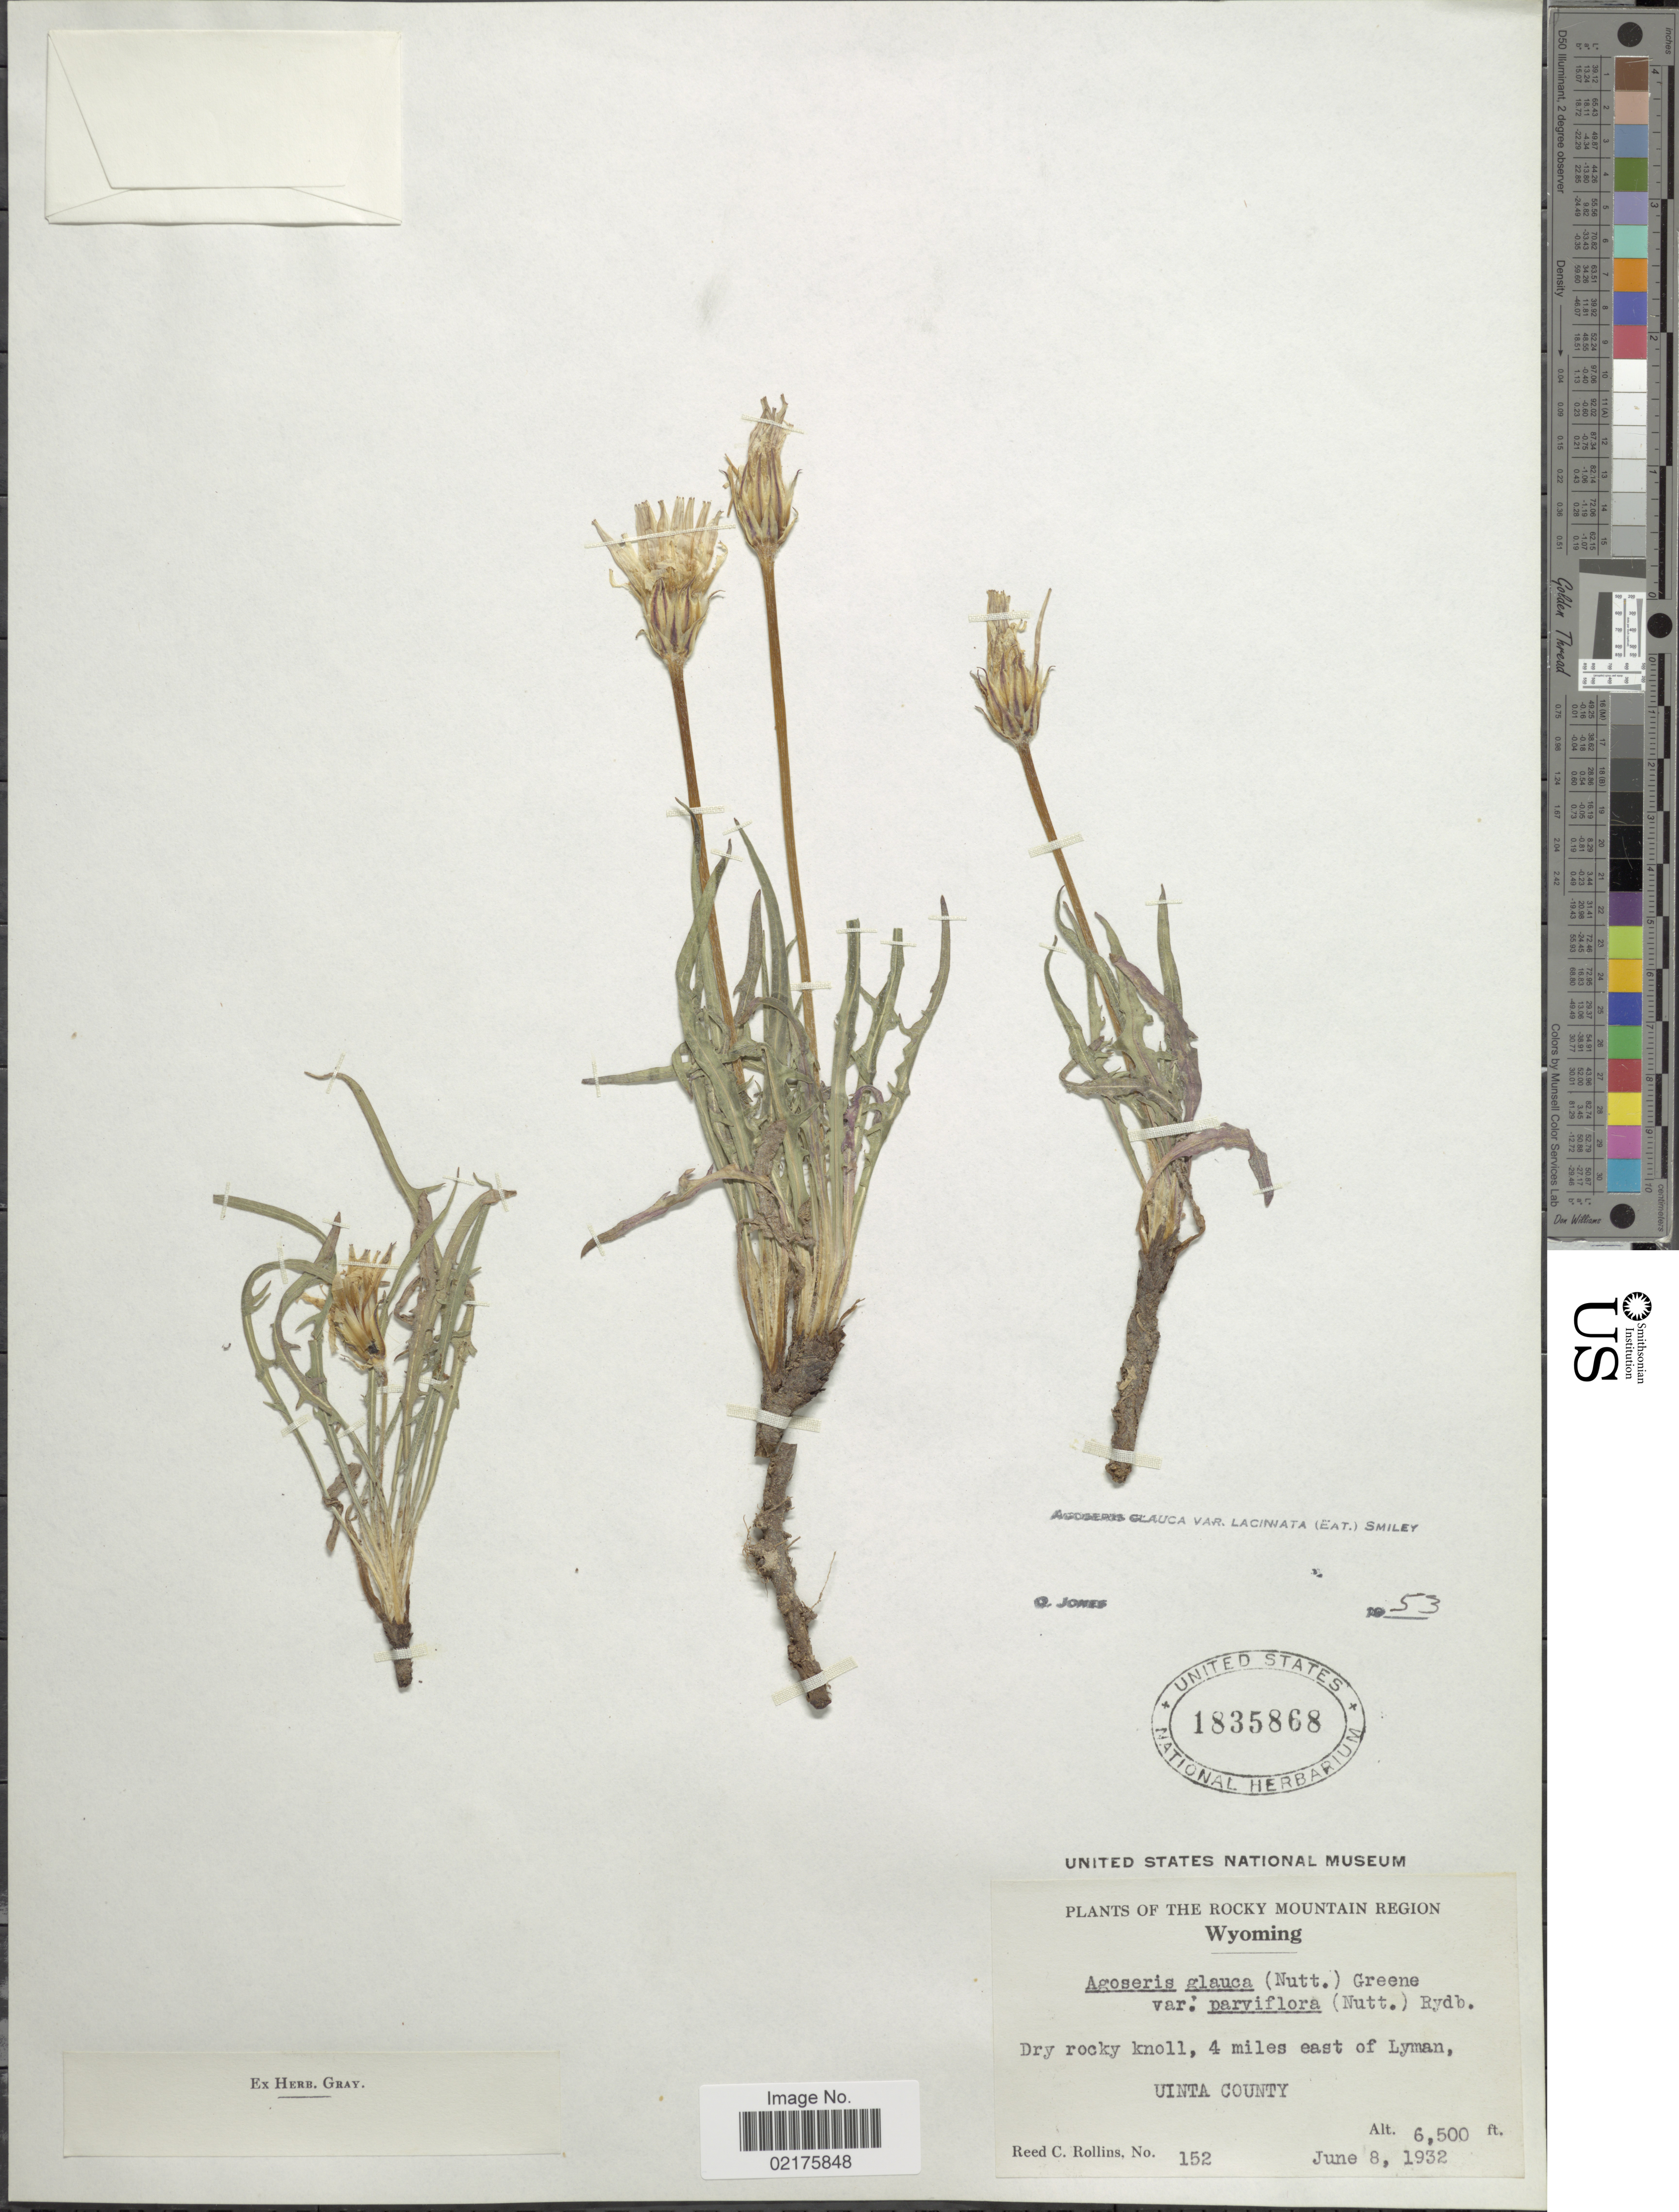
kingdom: Plantae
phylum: Tracheophyta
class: Magnoliopsida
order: Asterales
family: Asteraceae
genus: Agoseris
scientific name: Agoseris parviflora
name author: (Nutt.) D. Dietr.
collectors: R. C. Rollins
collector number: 152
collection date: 1932-08-06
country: United States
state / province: Wyoming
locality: The Rocky Mountain Region, 4 miles east of Lyman, Uinta County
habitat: dry rocky knolls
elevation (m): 1981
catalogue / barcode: US 1835868